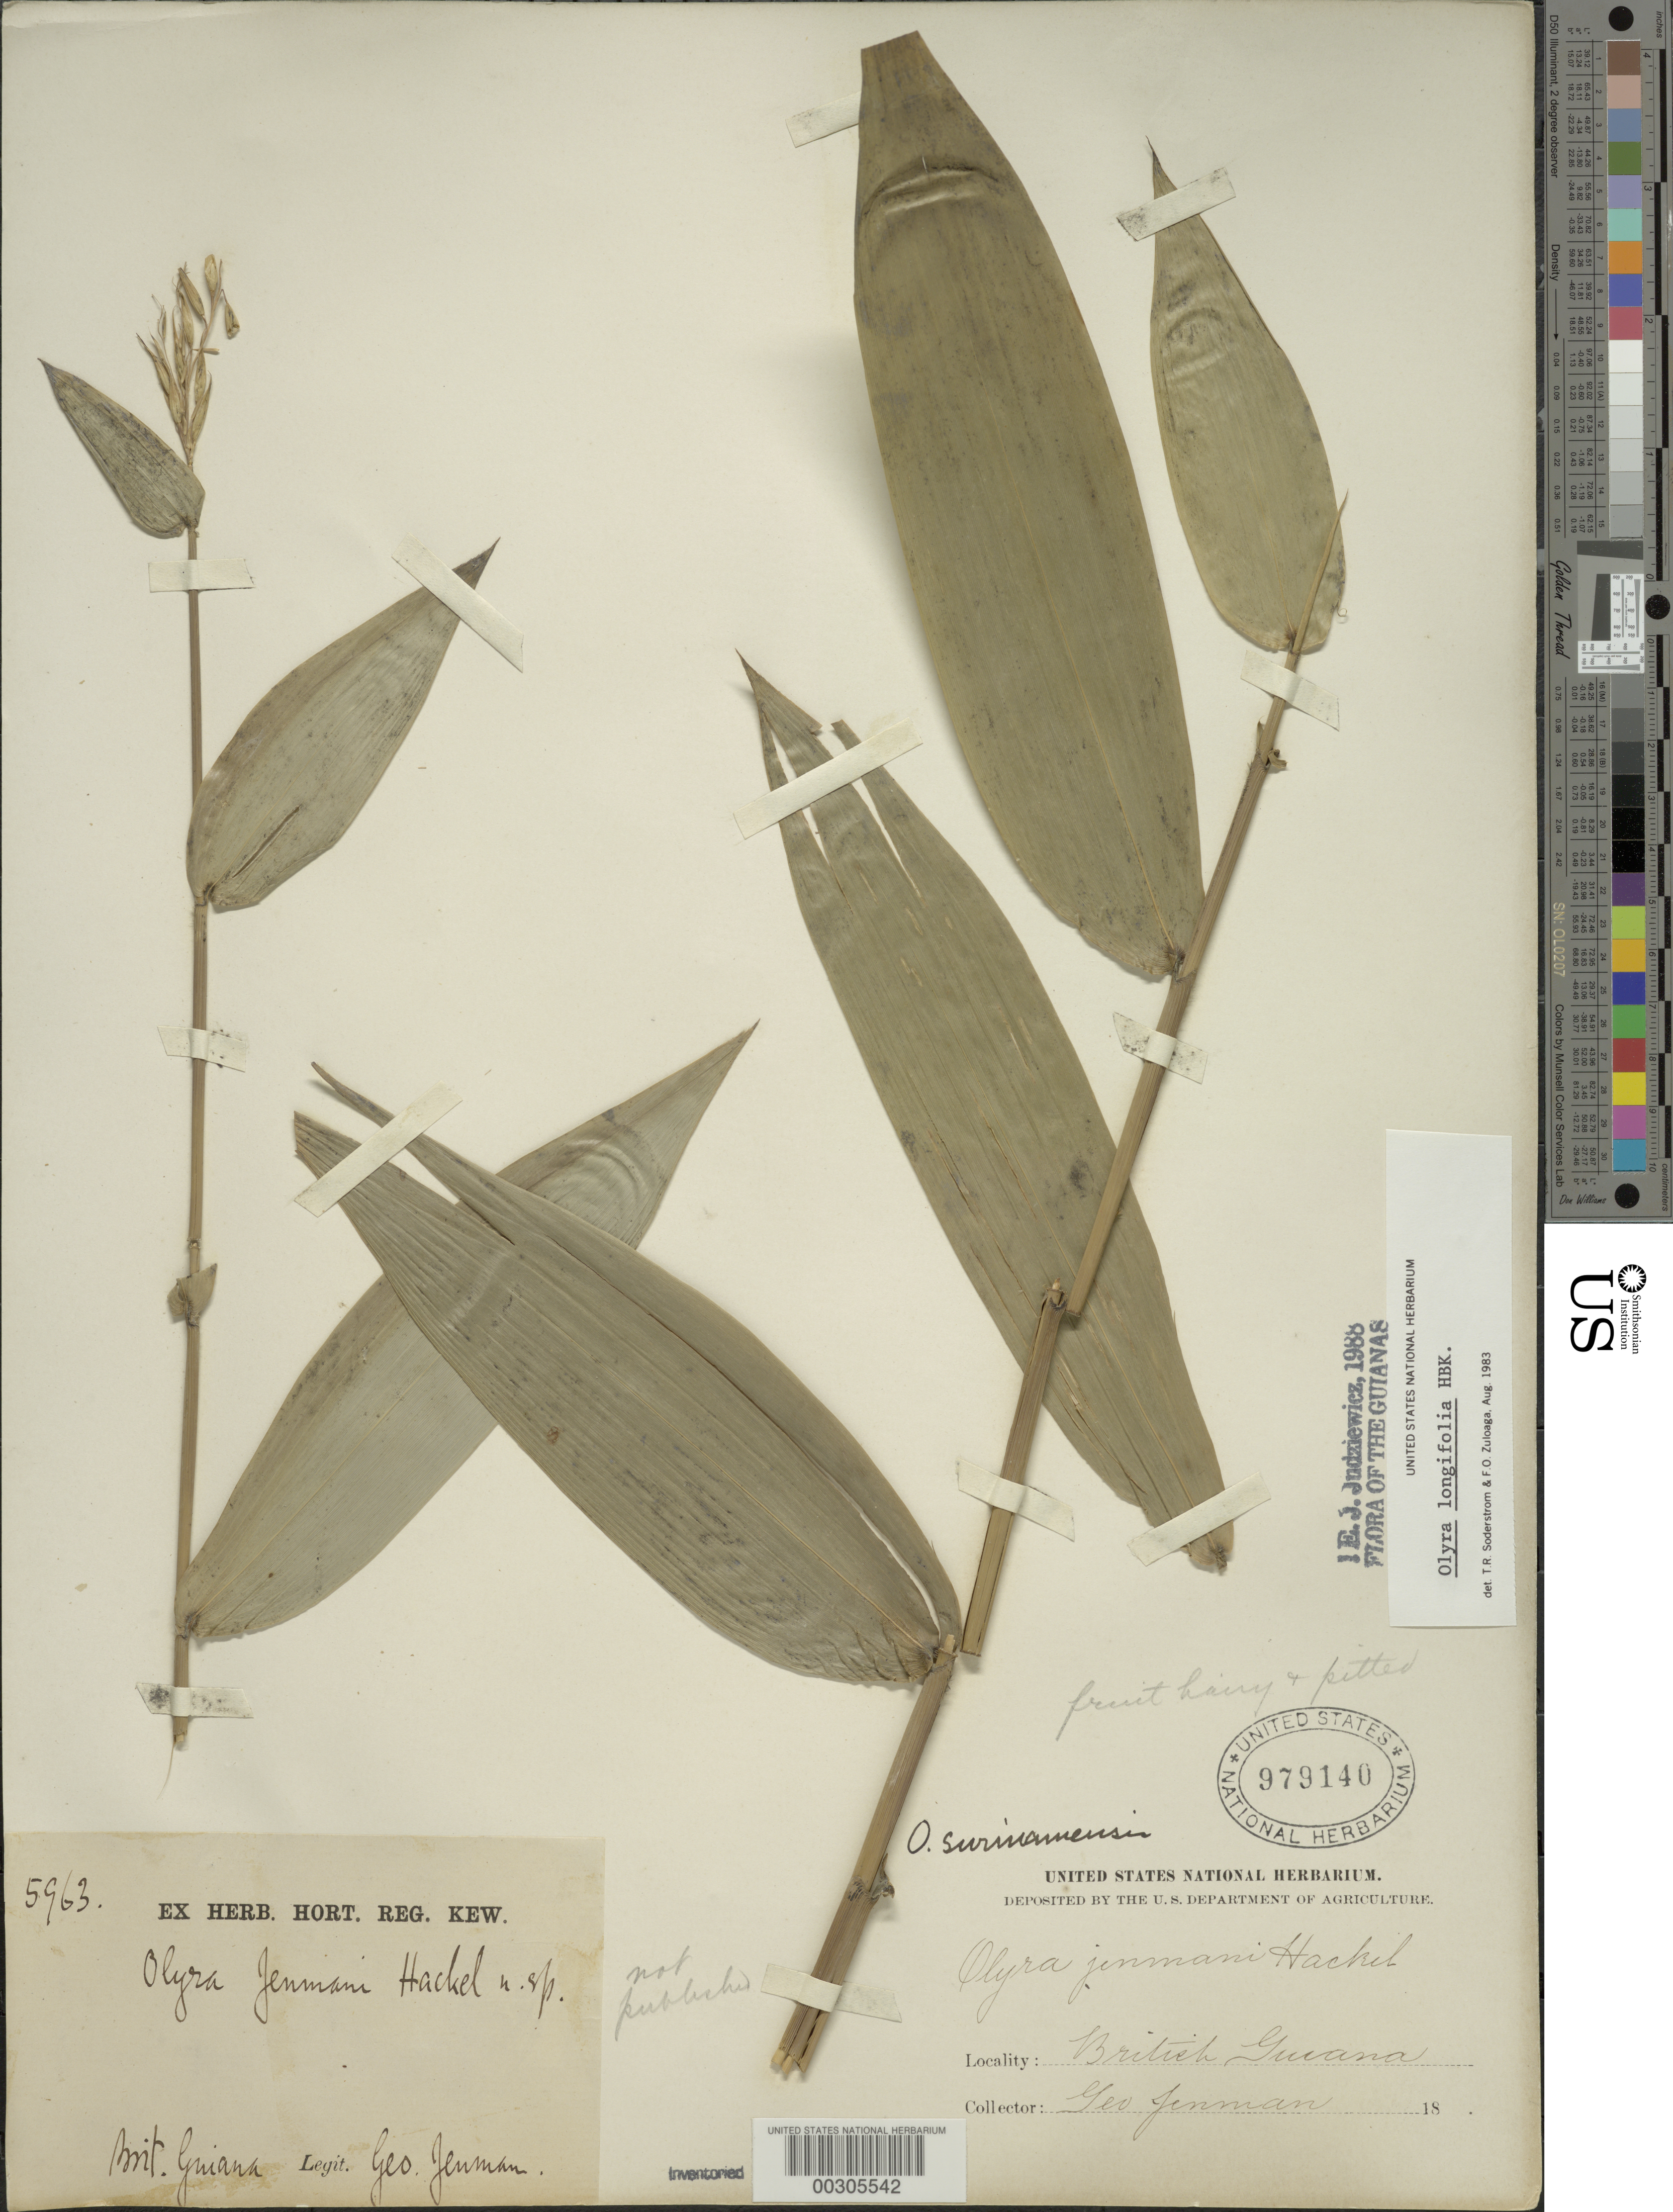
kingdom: Plantae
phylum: Tracheophyta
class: Liliopsida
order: Poales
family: Poaceae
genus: Olyra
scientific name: Olyra longifolia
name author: Kunth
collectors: G. S. Jenman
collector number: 5963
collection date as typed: Apr 1888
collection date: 1888-04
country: Guyana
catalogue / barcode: US 979140